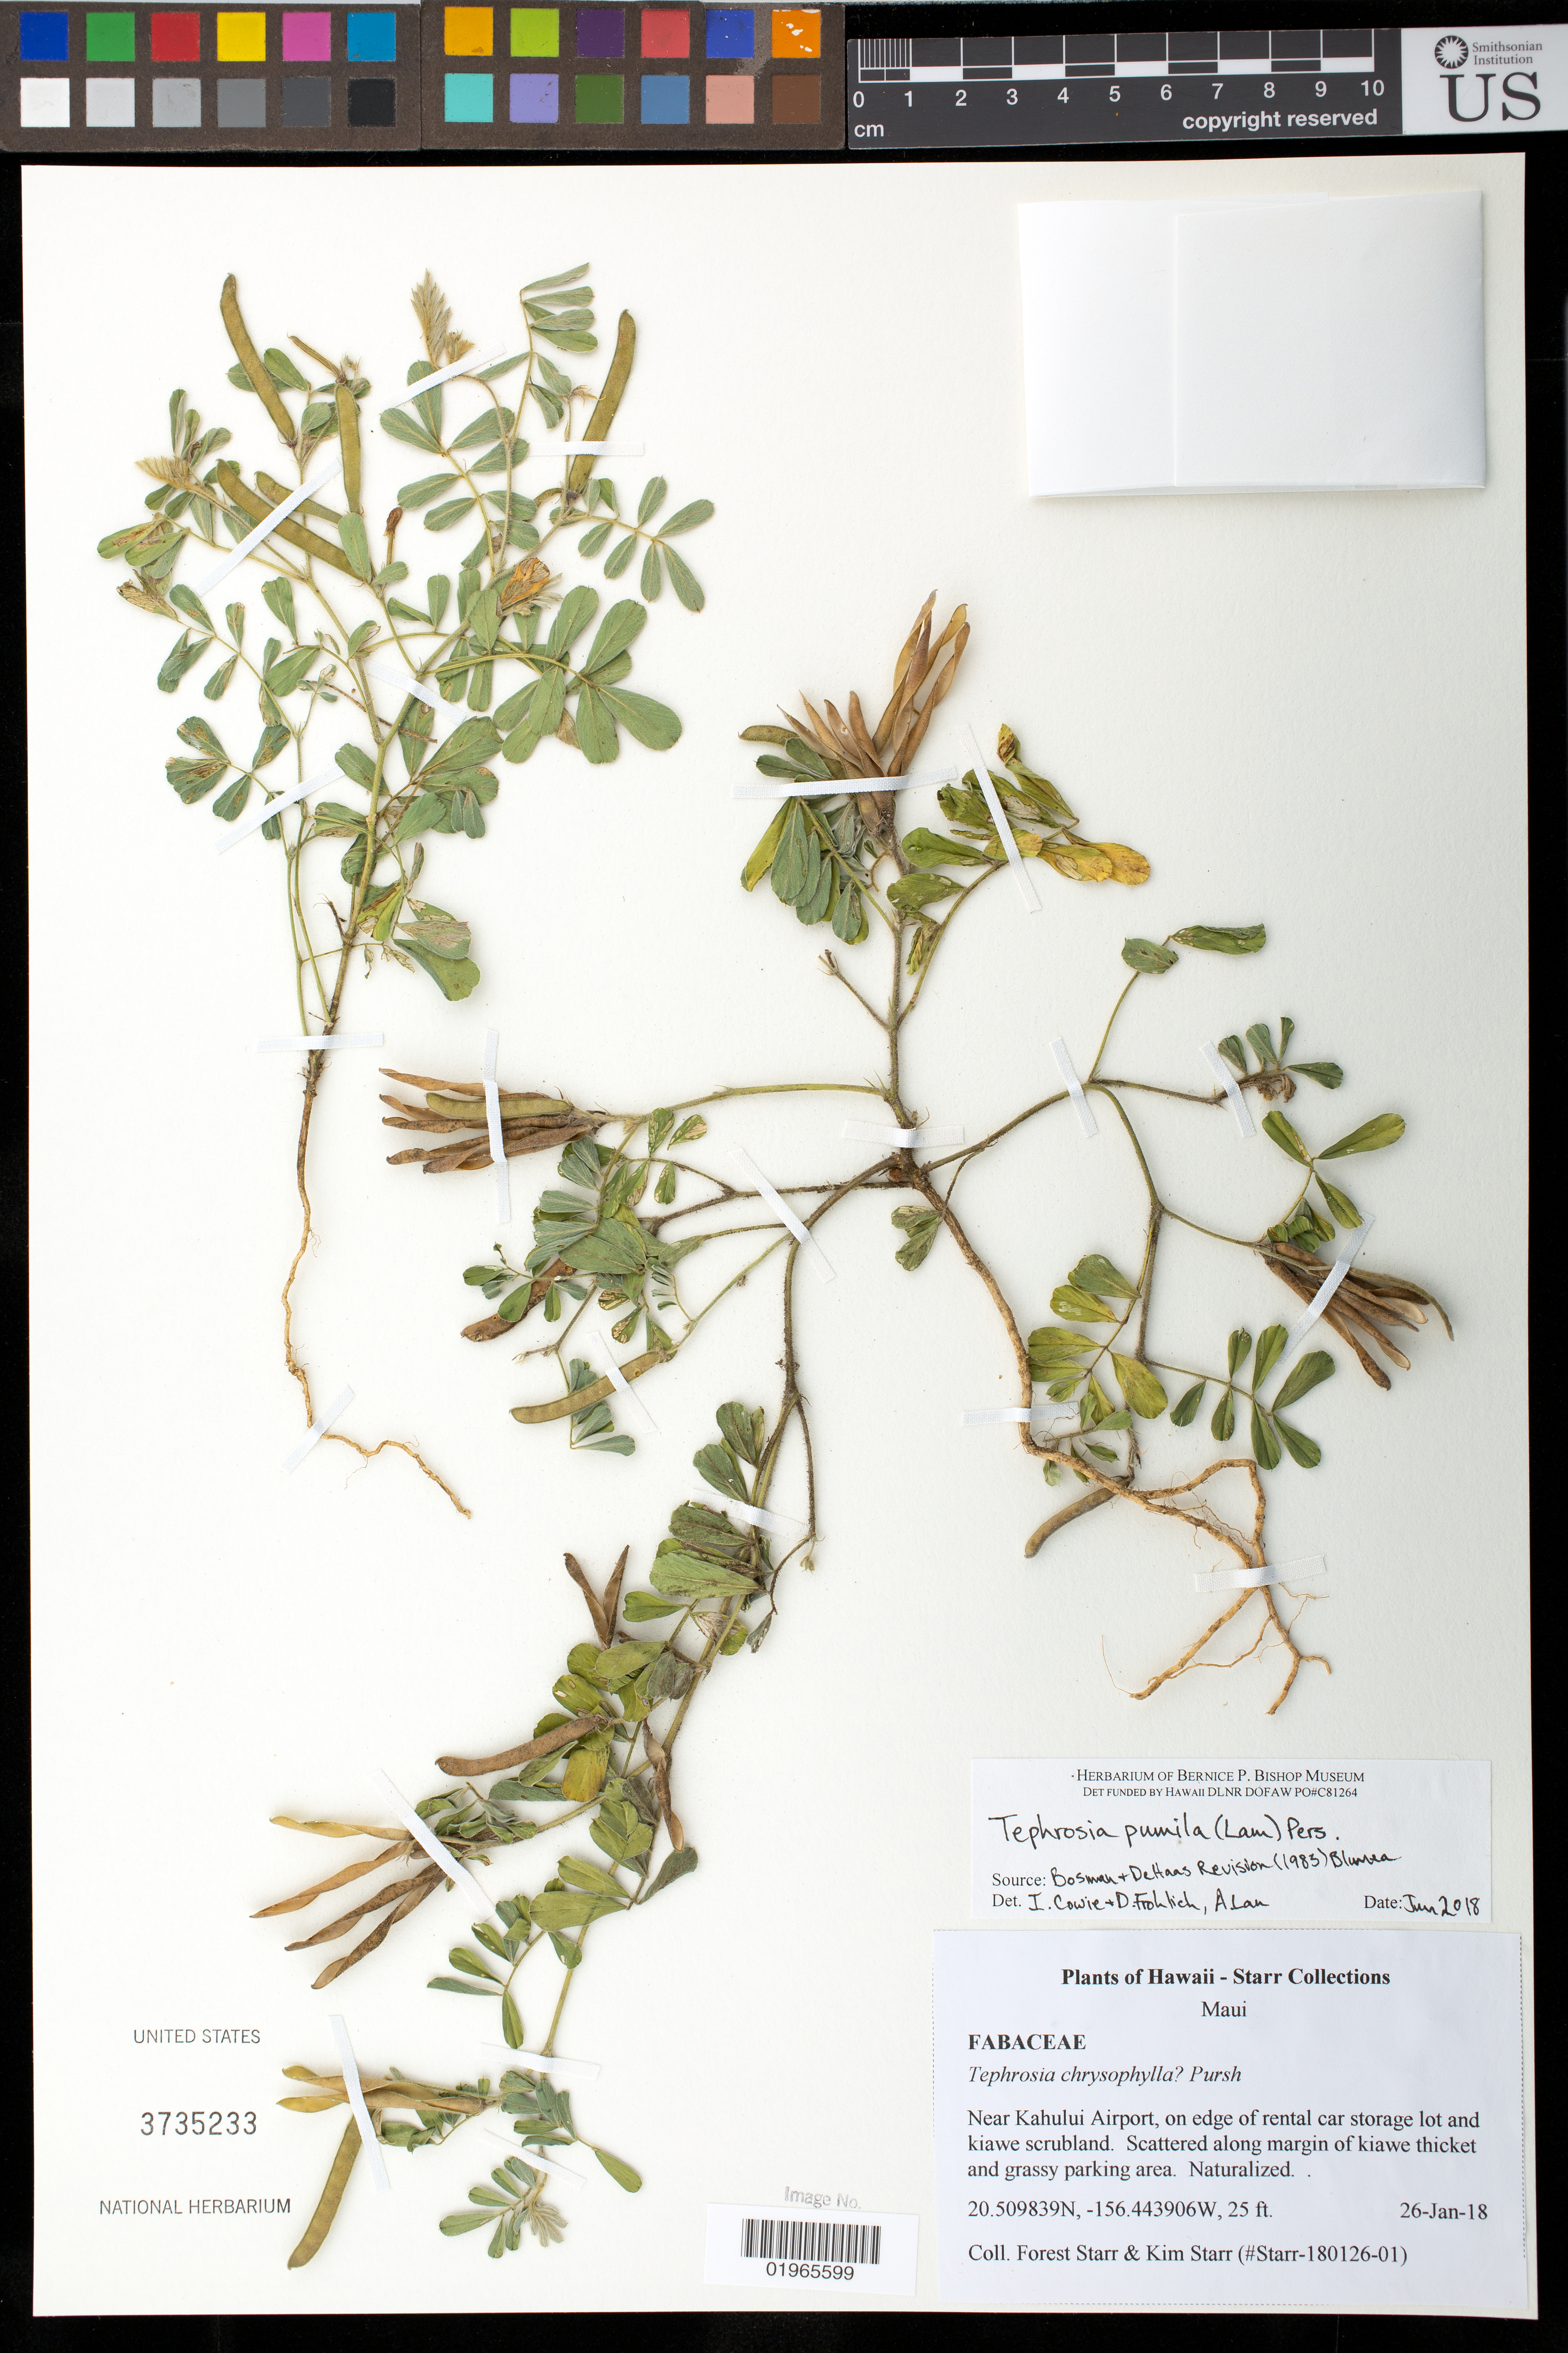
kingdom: Plantae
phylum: Tracheophyta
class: Magnoliopsida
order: Fabales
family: Fabaceae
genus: Tephrosia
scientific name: Tephrosia pumila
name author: (Lam.) Pers.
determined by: Cowie, I.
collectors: F. Starr & K. Starr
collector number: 180126-01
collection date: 2018-01-26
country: United States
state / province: Hawaii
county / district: Maui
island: Maui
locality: Near Kahului Airport, on edge of rental car storage lot and kiawe scrubland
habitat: Grassy parking area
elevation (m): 8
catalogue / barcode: US 3735233